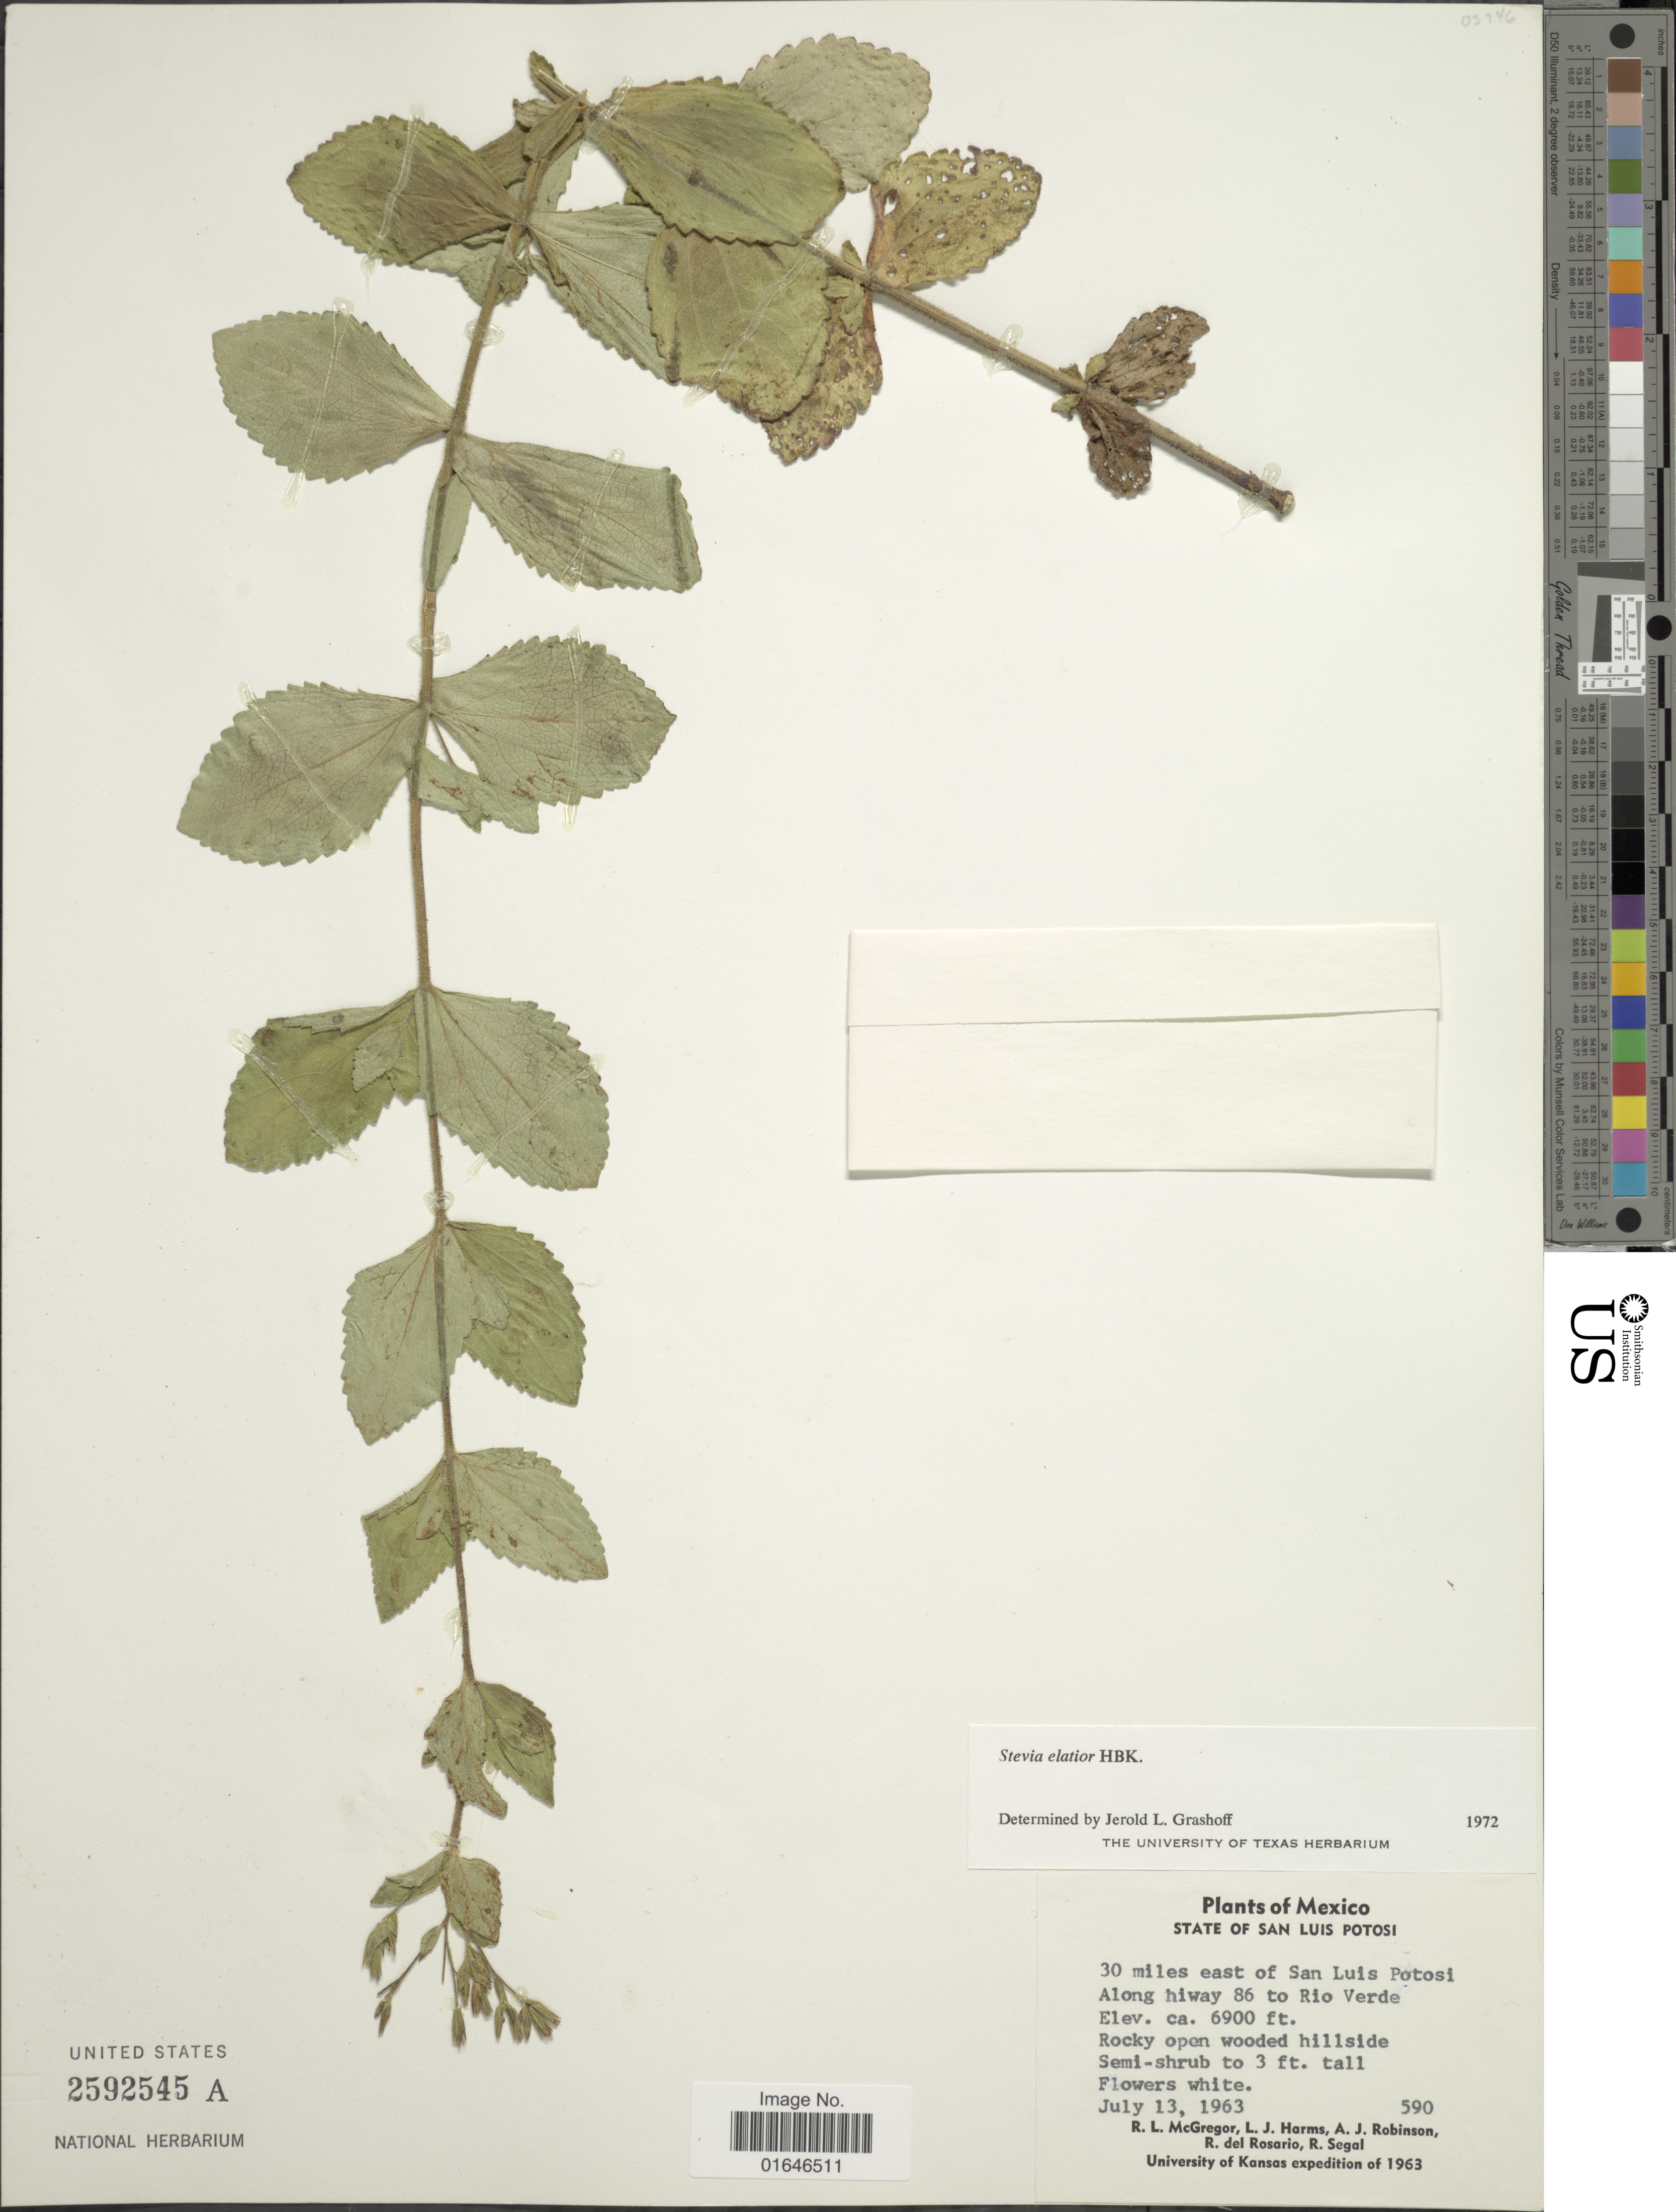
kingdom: Plantae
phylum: Tracheophyta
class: Magnoliopsida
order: Asterales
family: Asteraceae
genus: Stevia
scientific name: Stevia elatior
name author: Kunth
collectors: R. McGregor, L. Harms, A. J. Robinson, R. del Rosario & R. Segal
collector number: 590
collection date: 1963-07-13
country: Mexico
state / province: San Luis Potosí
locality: State of San Luis Potosi, 30 miles east of San Luis Potosi,along hiway 86 to Rio Verde.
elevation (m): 2103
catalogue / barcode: US 2592545A